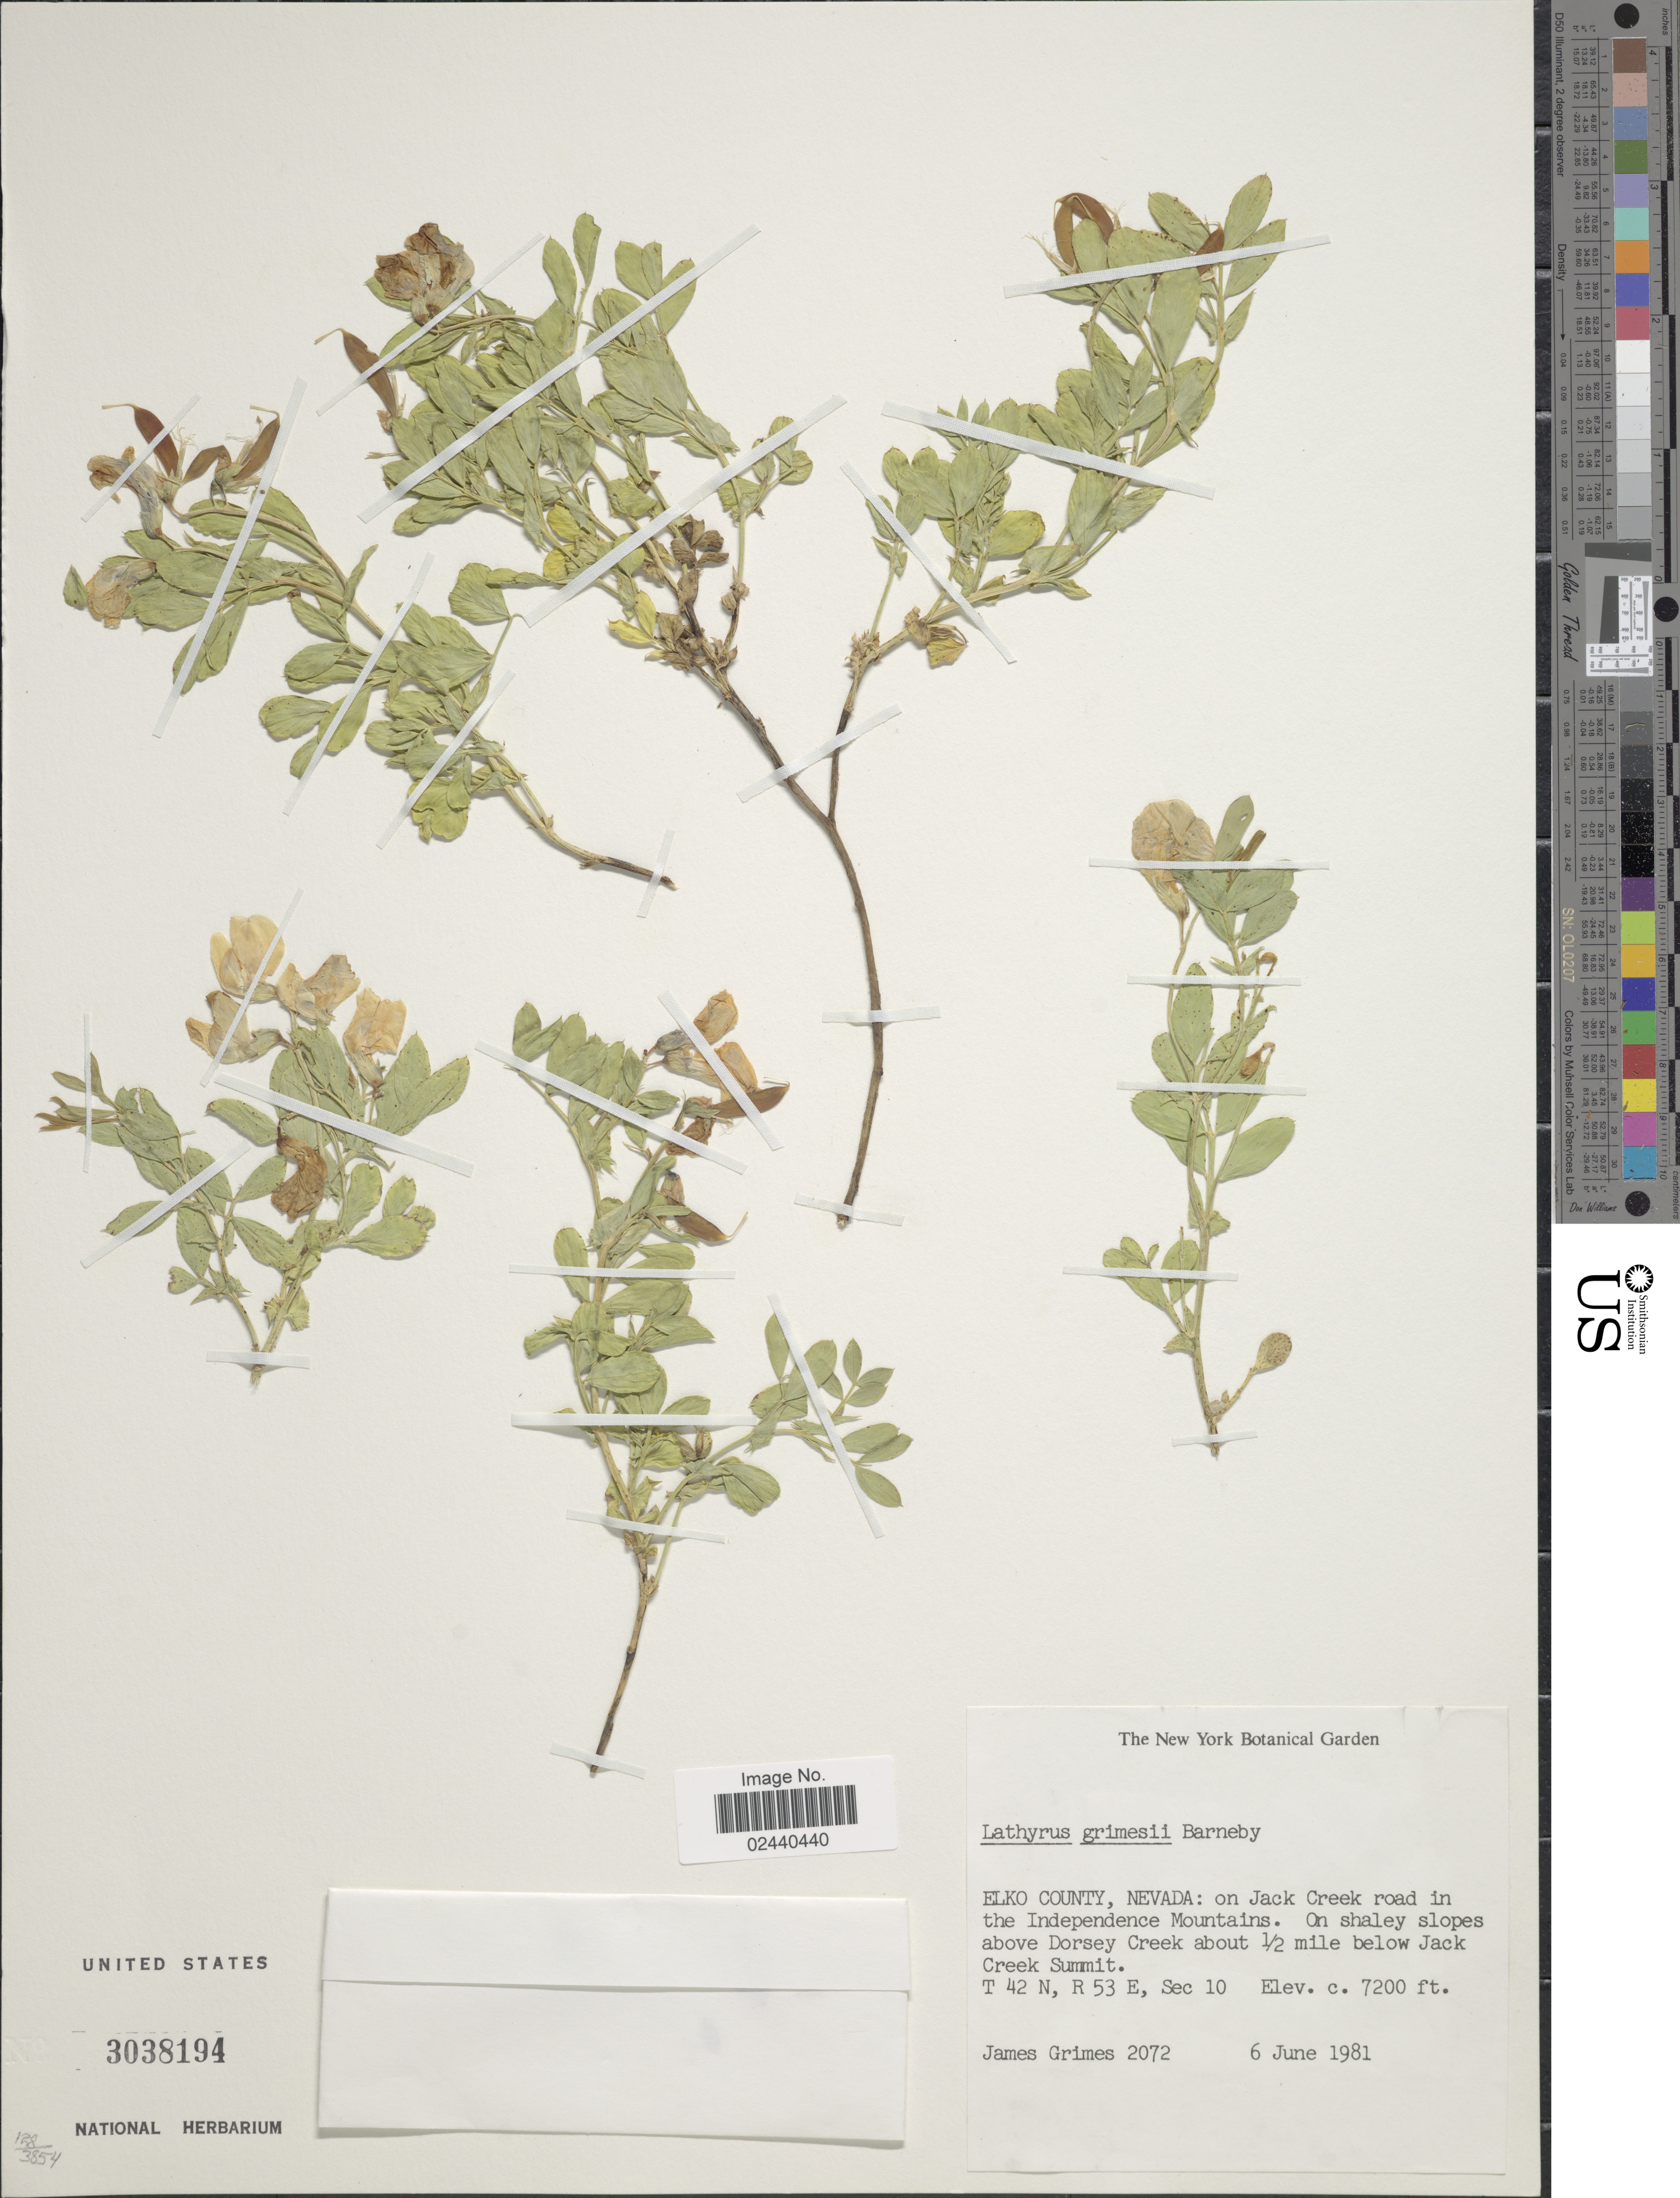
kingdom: Plantae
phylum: Tracheophyta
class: Magnoliopsida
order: Fabales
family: Fabaceae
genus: Lathyrus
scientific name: Lathyrus grimesii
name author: Barneby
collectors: J. W. Grimes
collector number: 2072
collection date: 1981-06-06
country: United States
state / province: Nevada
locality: Elko County, Nevada: on Jack Creek road in the Independence Mountains. On shaley slopes above Dorsey Creek about 1/2 mile below Jack Creek Summit. T 42 N, R 53 E, Sec 10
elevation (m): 2195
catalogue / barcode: US 3038194